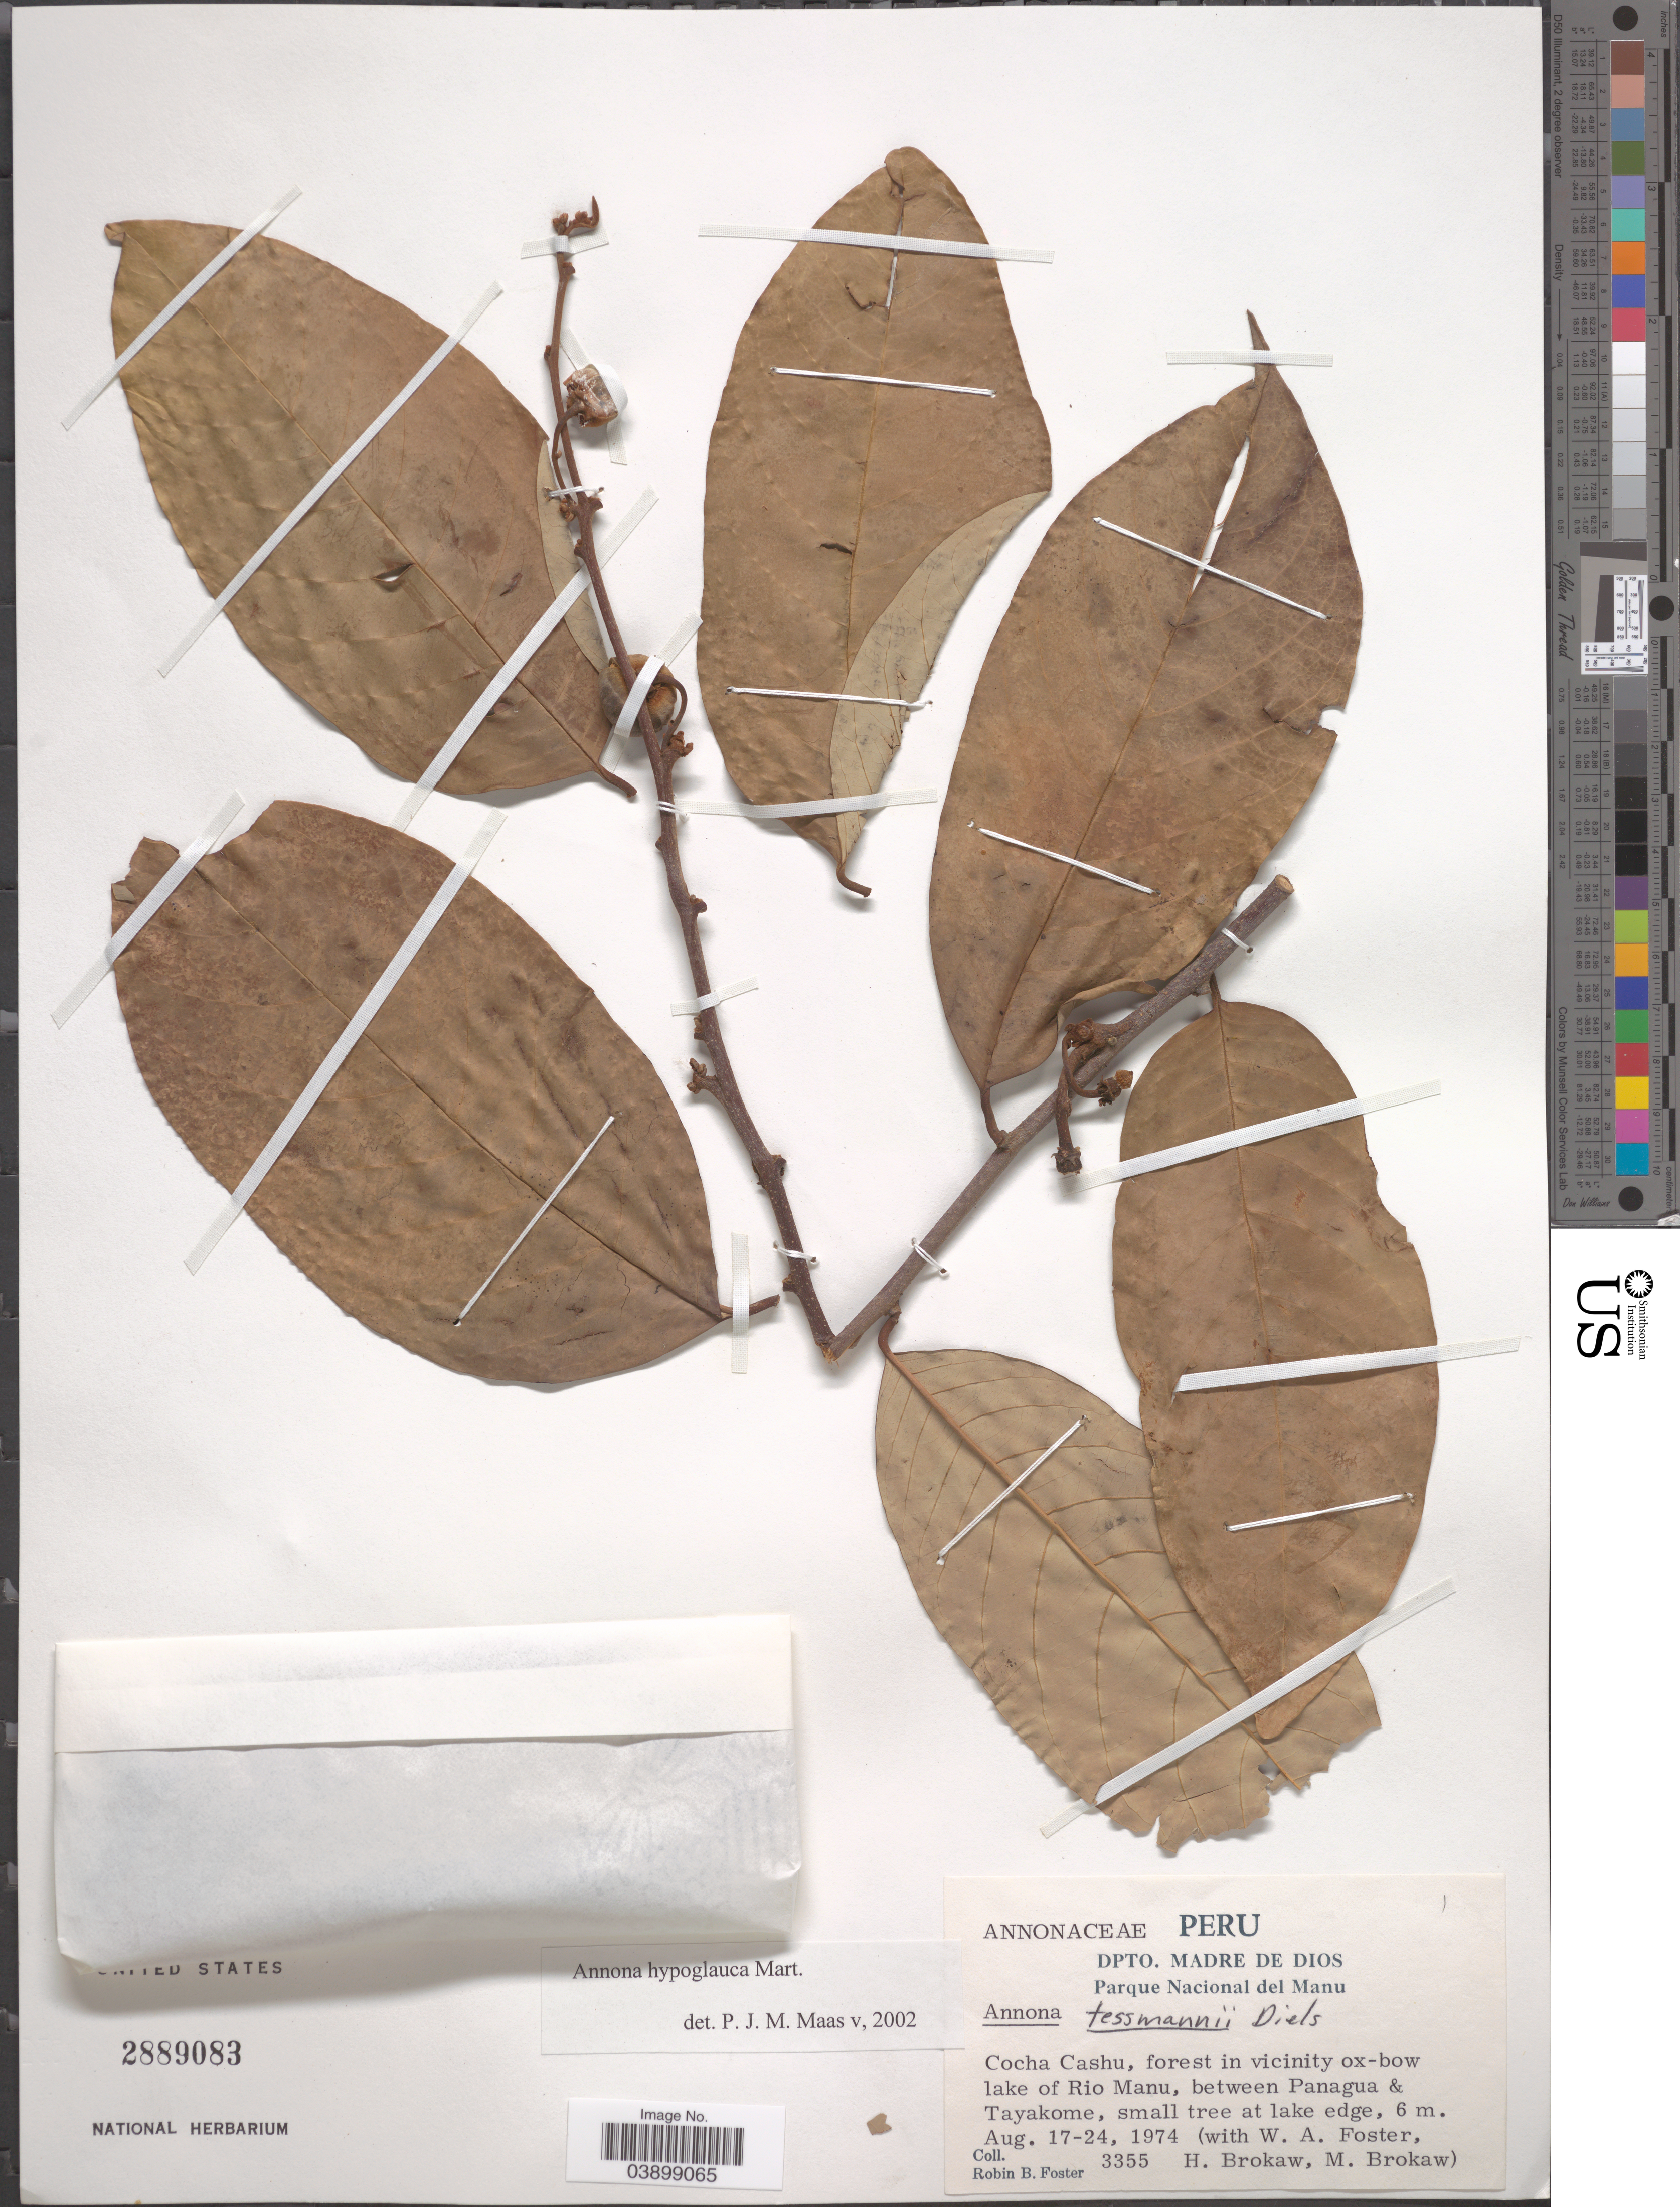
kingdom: Plantae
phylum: Tracheophyta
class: Magnoliopsida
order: Magnoliales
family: Annonaceae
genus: Annona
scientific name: Annona hypoglauca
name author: Mart.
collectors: R. B. Foster, W. Foster, H. Brokaw & M. Brokaw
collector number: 3355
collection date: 1974-08-17/1974-08-24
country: Peru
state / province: Madre de Dios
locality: Dpto. Madre de Dios. Parque Nacional del Manu. Cocha Cashu, forest in vicinity ox-bow lake of Rio Manu, between Panagua & Tayakome.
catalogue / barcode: US 2889083